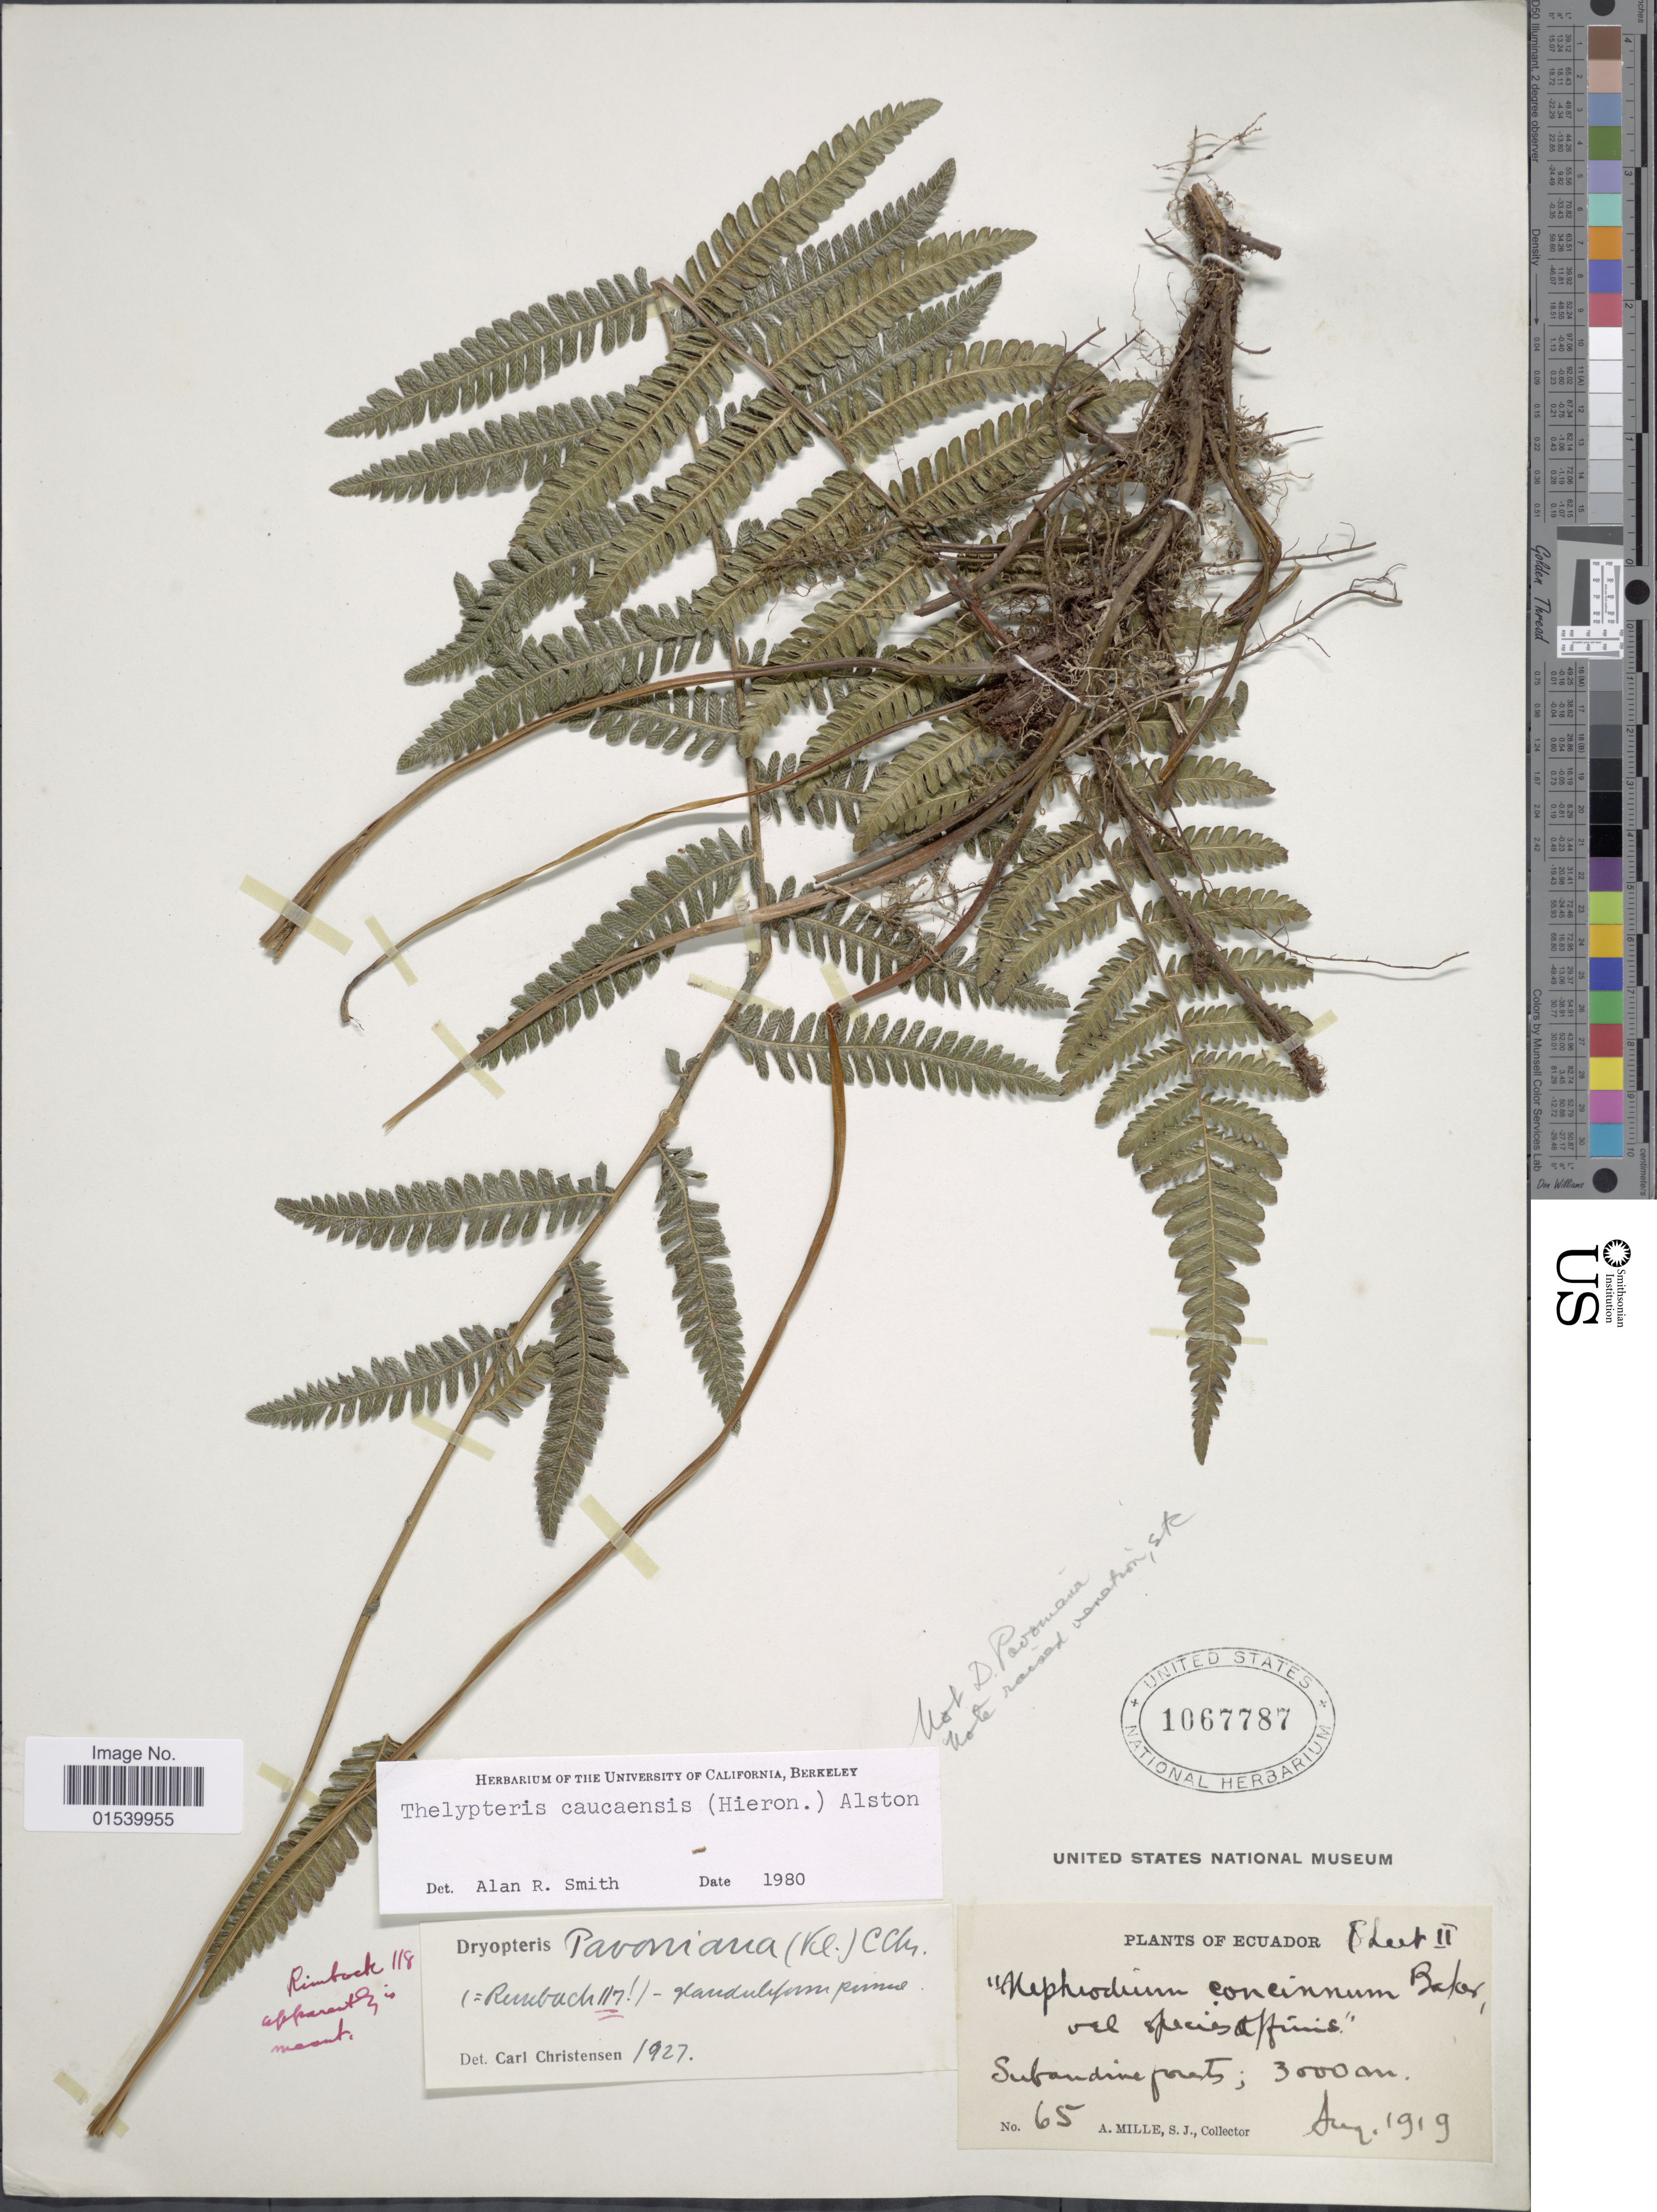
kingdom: Plantae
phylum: Tracheophyta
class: Polypodiopsida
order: Polypodiales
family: Thelypteridaceae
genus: Amauropelta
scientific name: Amauropelta caucaensis (Hieron.) comb. nov., ined. 2015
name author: (Hieron.)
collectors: A. Mille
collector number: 65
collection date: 1919-08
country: Ecuador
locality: Subandine forests.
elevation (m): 3000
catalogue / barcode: US 1067787